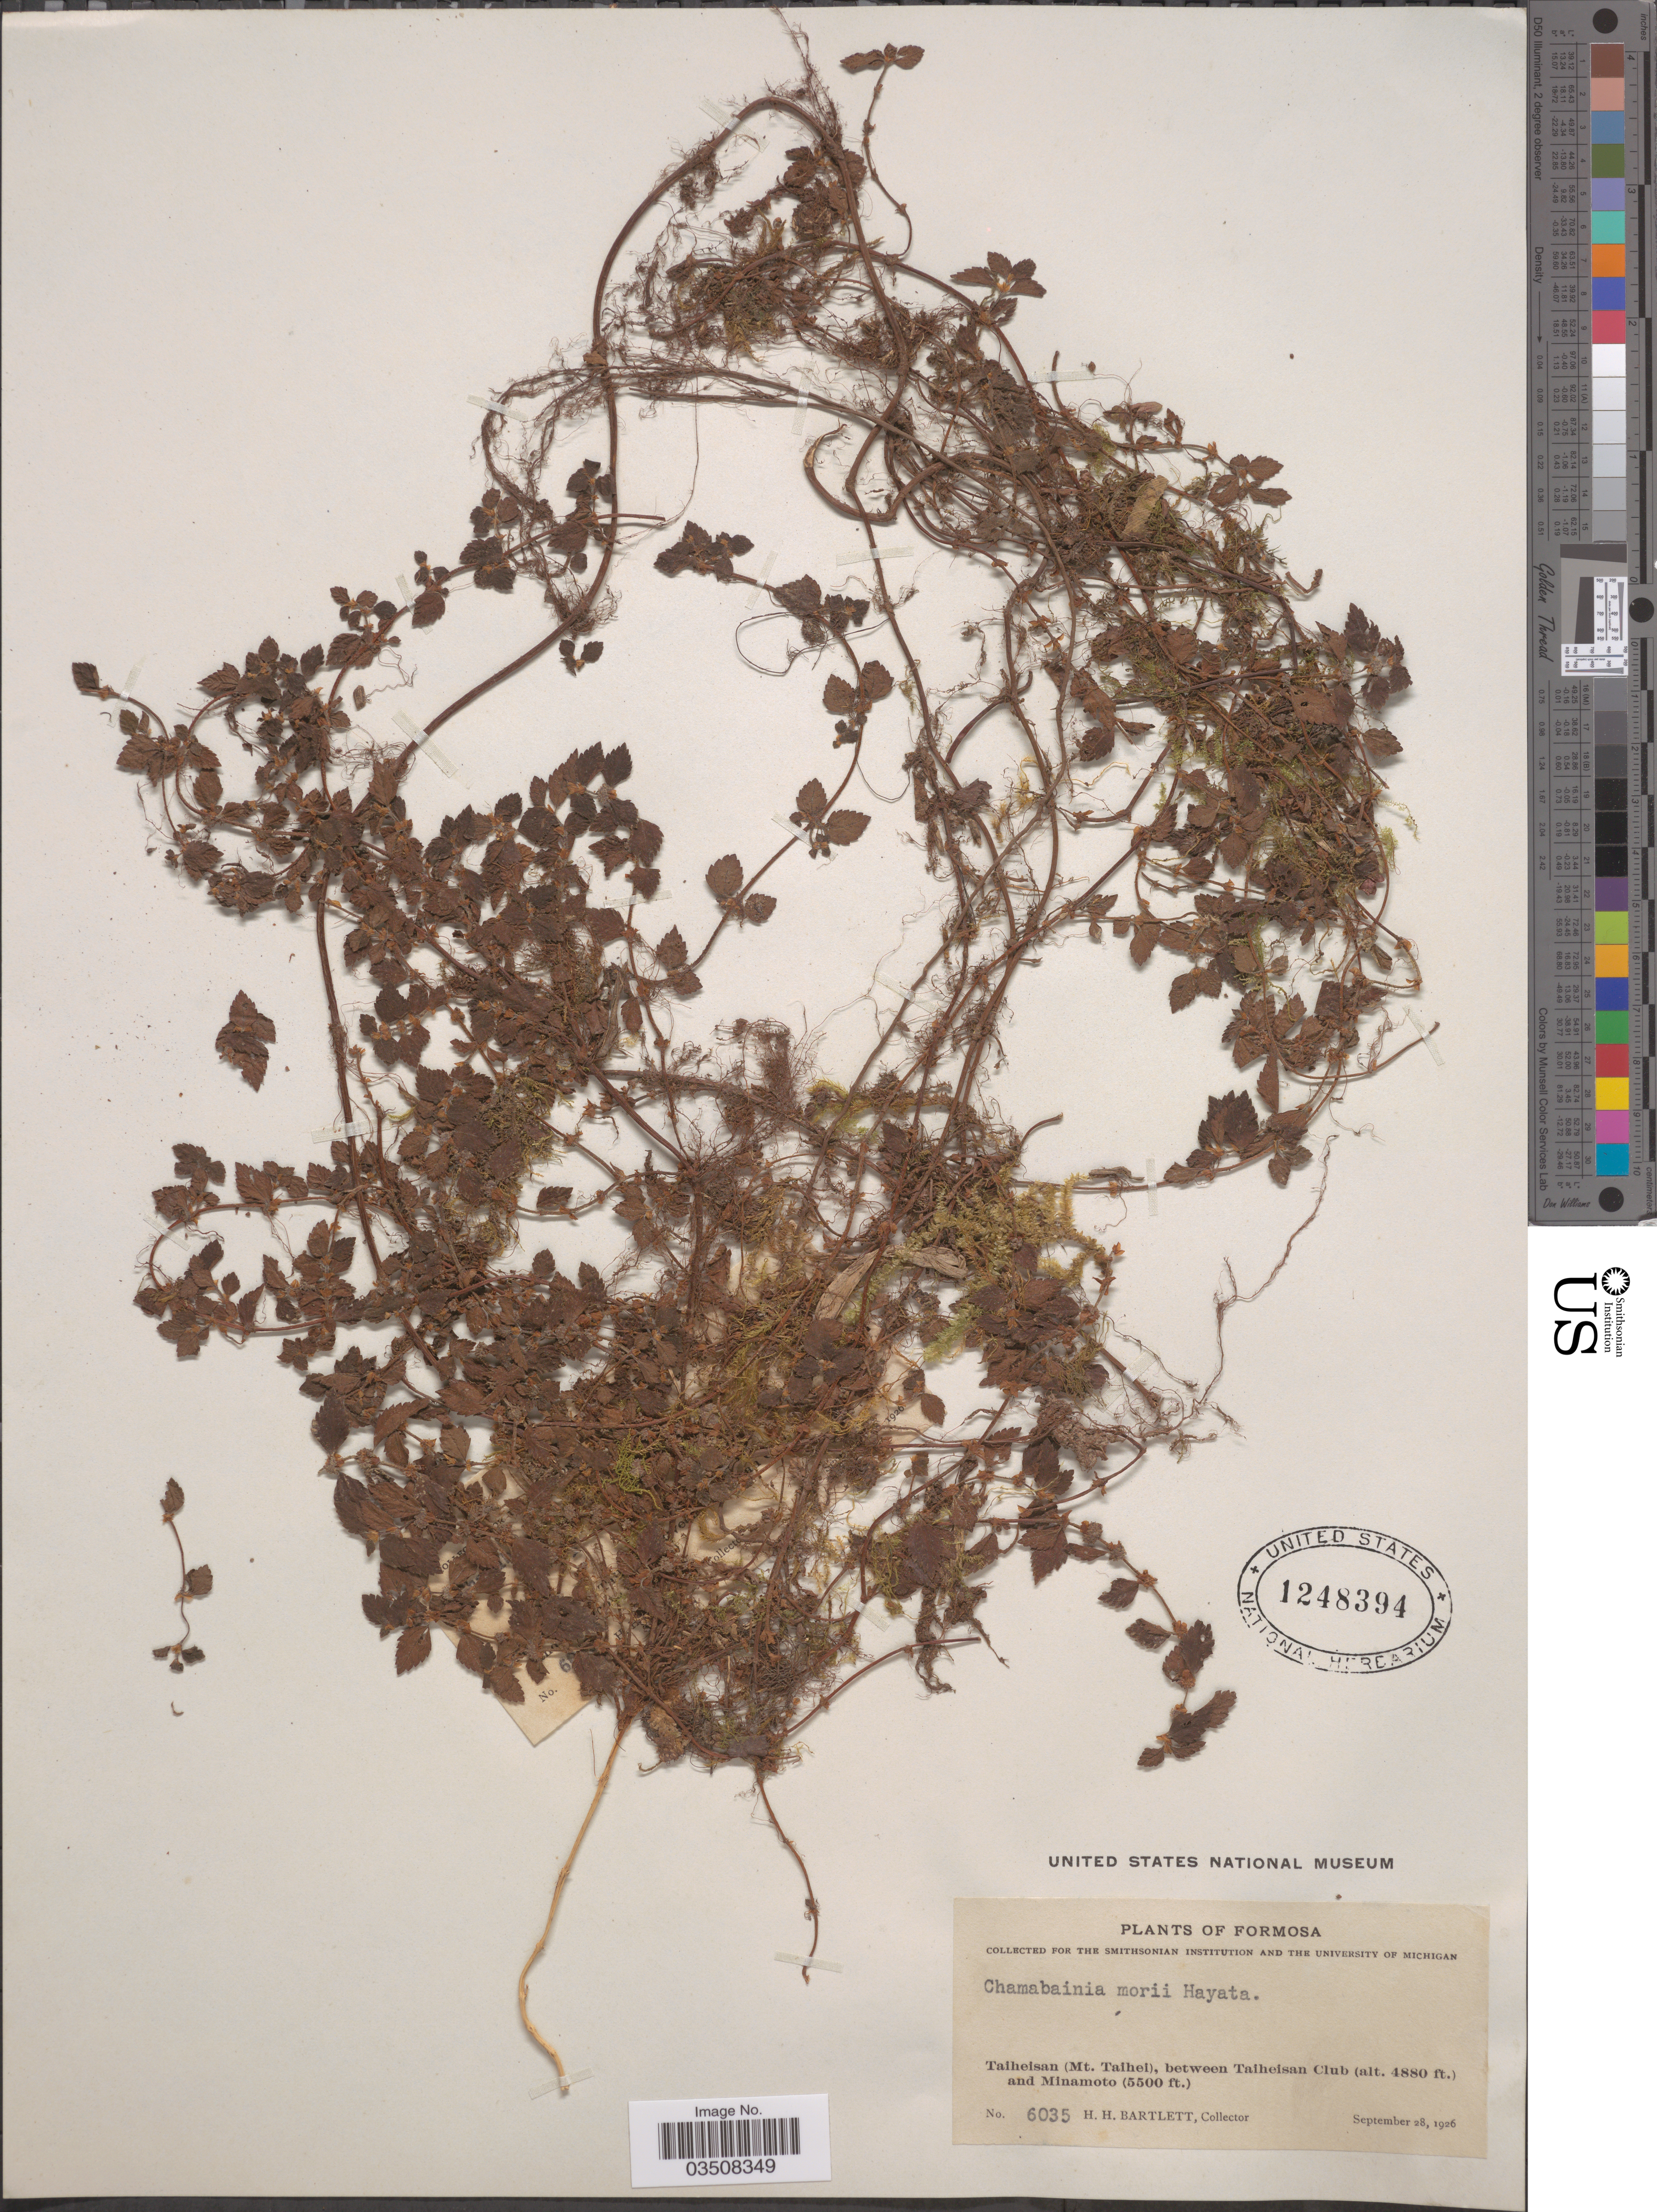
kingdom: Plantae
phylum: Tracheophyta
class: Magnoliopsida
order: Rosales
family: Urticaceae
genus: Chamabainia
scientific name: Chamabainia morii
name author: Hayata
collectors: H. H. Bartlett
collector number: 6035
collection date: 1926-09-28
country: Taiwan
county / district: Yilan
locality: Taiheisan (Mt. Taihei), between Taiheisan Club and Minamoto.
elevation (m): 1487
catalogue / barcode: US 1248394